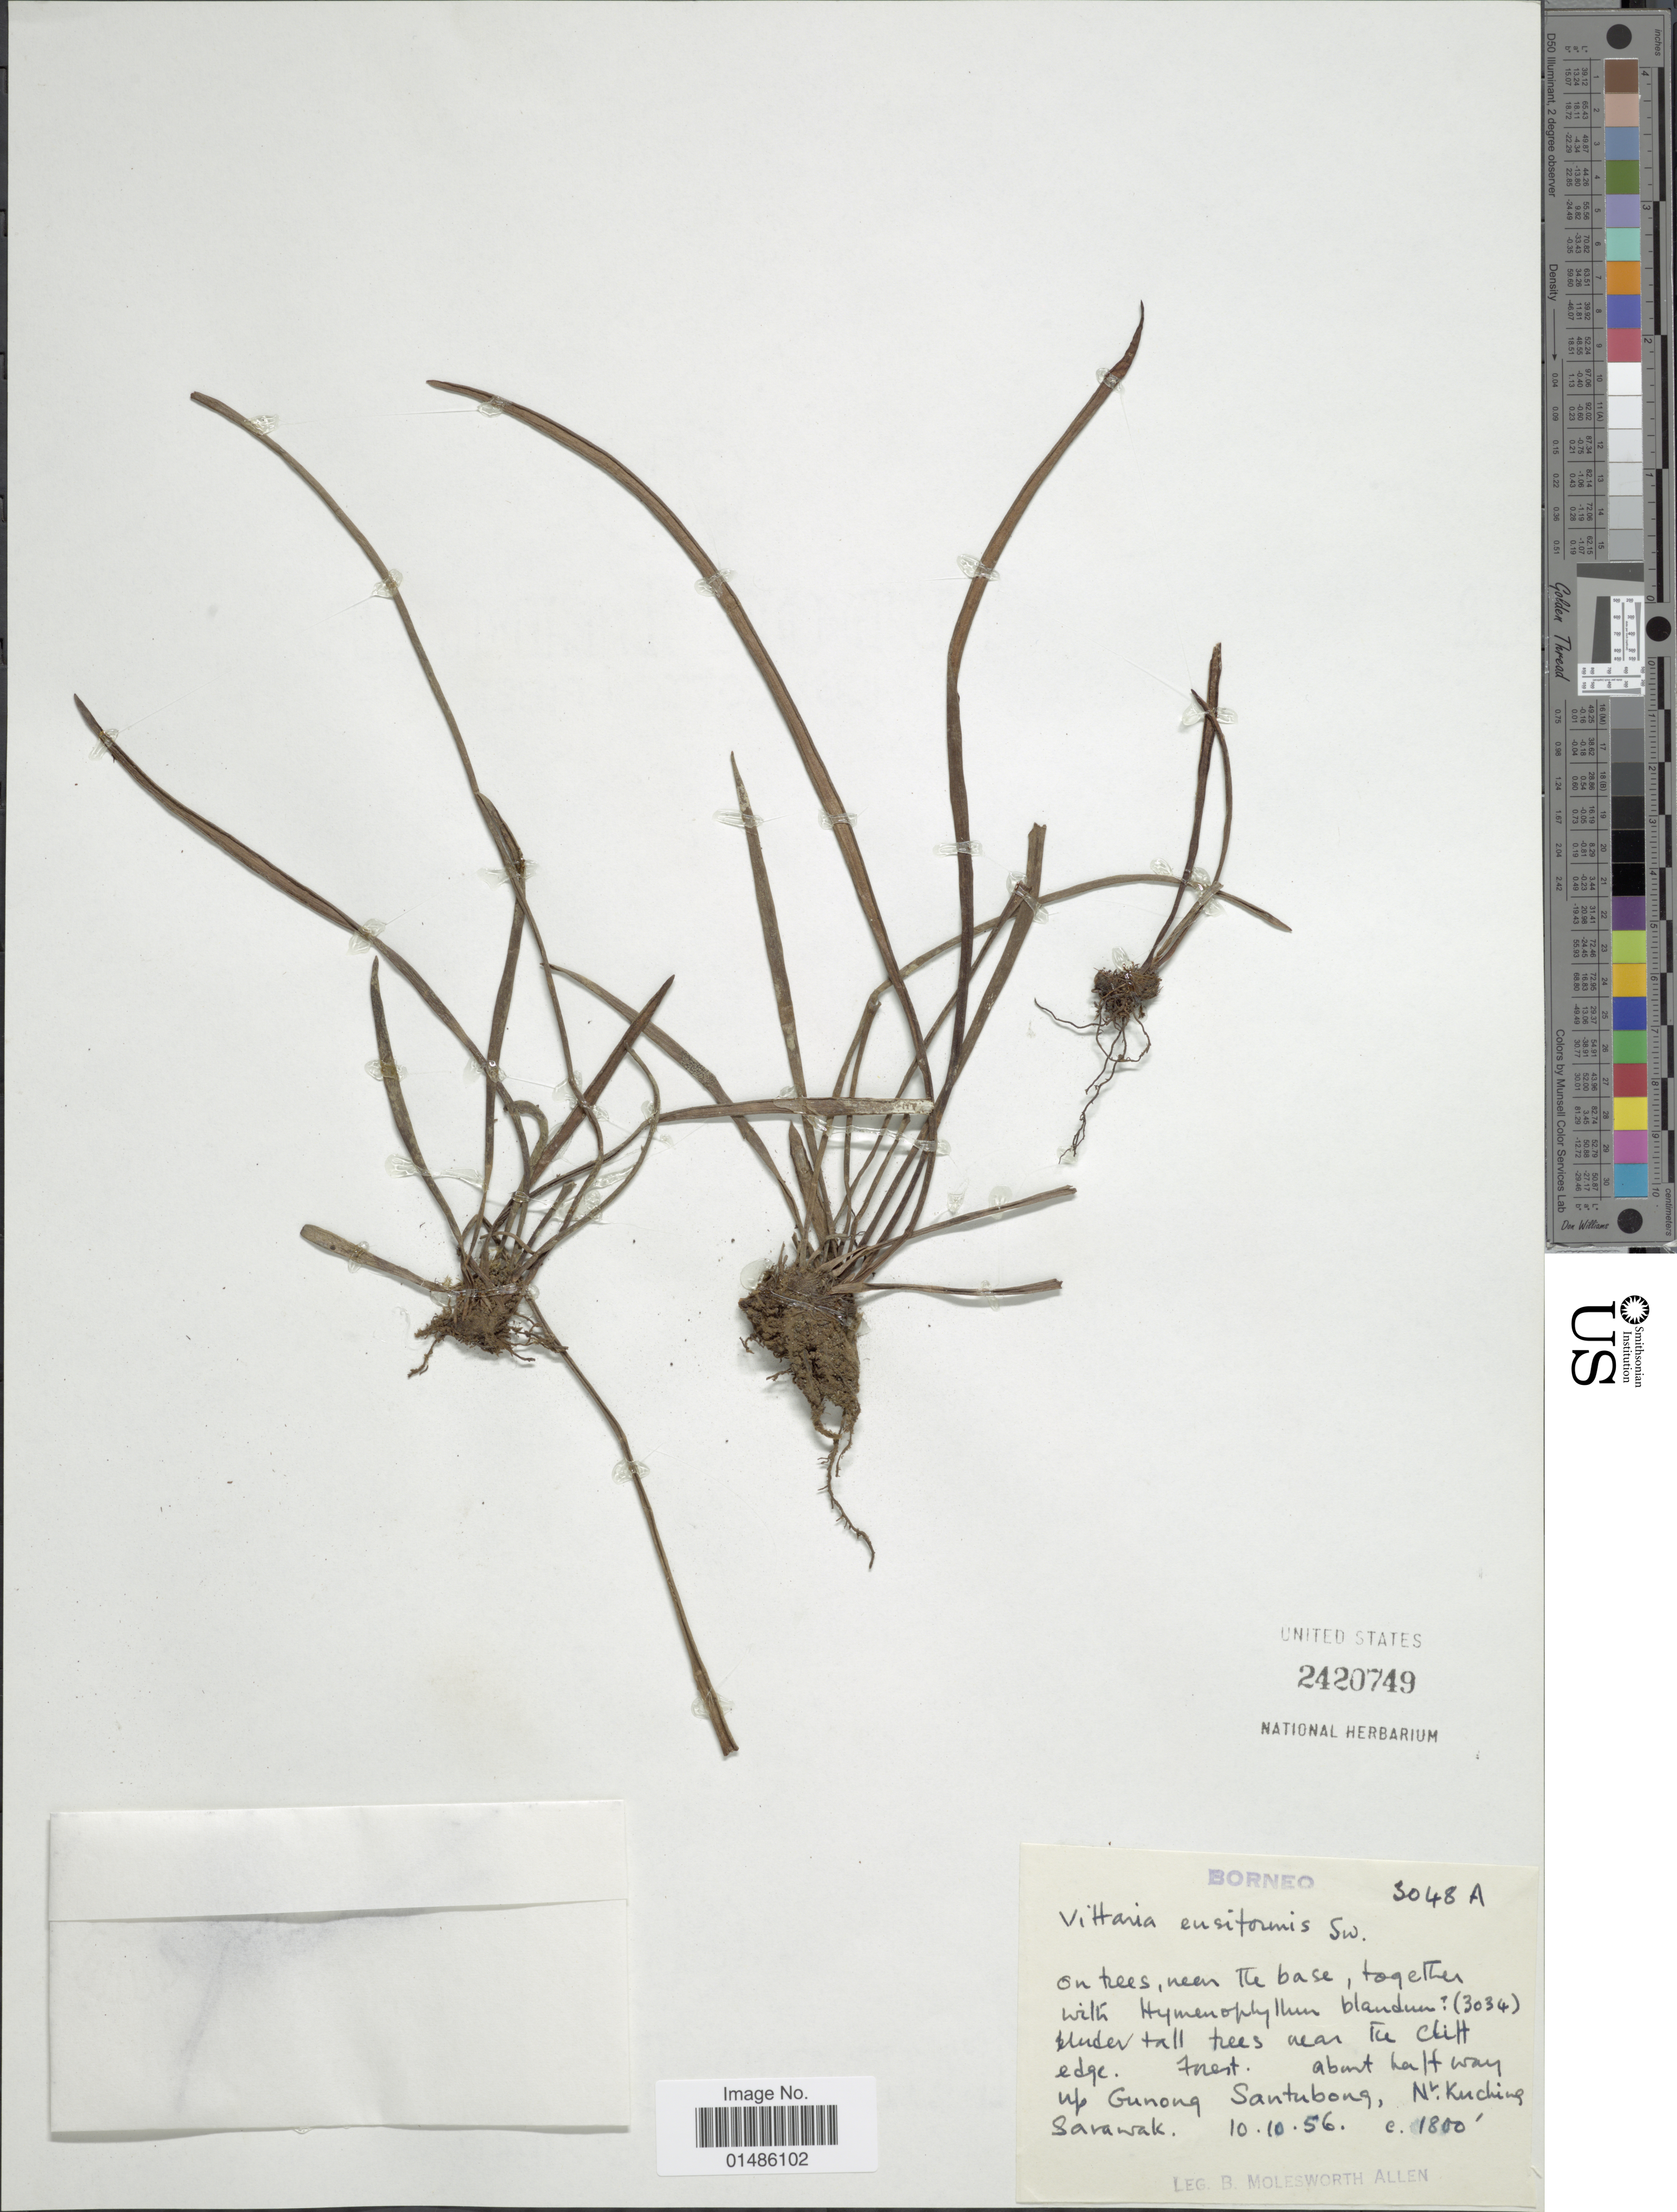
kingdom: Plantae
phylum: Tracheophyta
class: Polypodiopsida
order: Polypodiales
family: Pteridaceae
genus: Haplopteris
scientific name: Haplopteris ensiformis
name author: (Sw.) E.H. Crane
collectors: B. E. G. Molesworth-Allen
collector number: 3048A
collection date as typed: Transcribed d/m/y: 10/10/56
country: Malaysia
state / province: Sarawak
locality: Borneo. About half way up Gunong Santubong, Nr. Kuching.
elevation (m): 549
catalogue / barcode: US 2420749